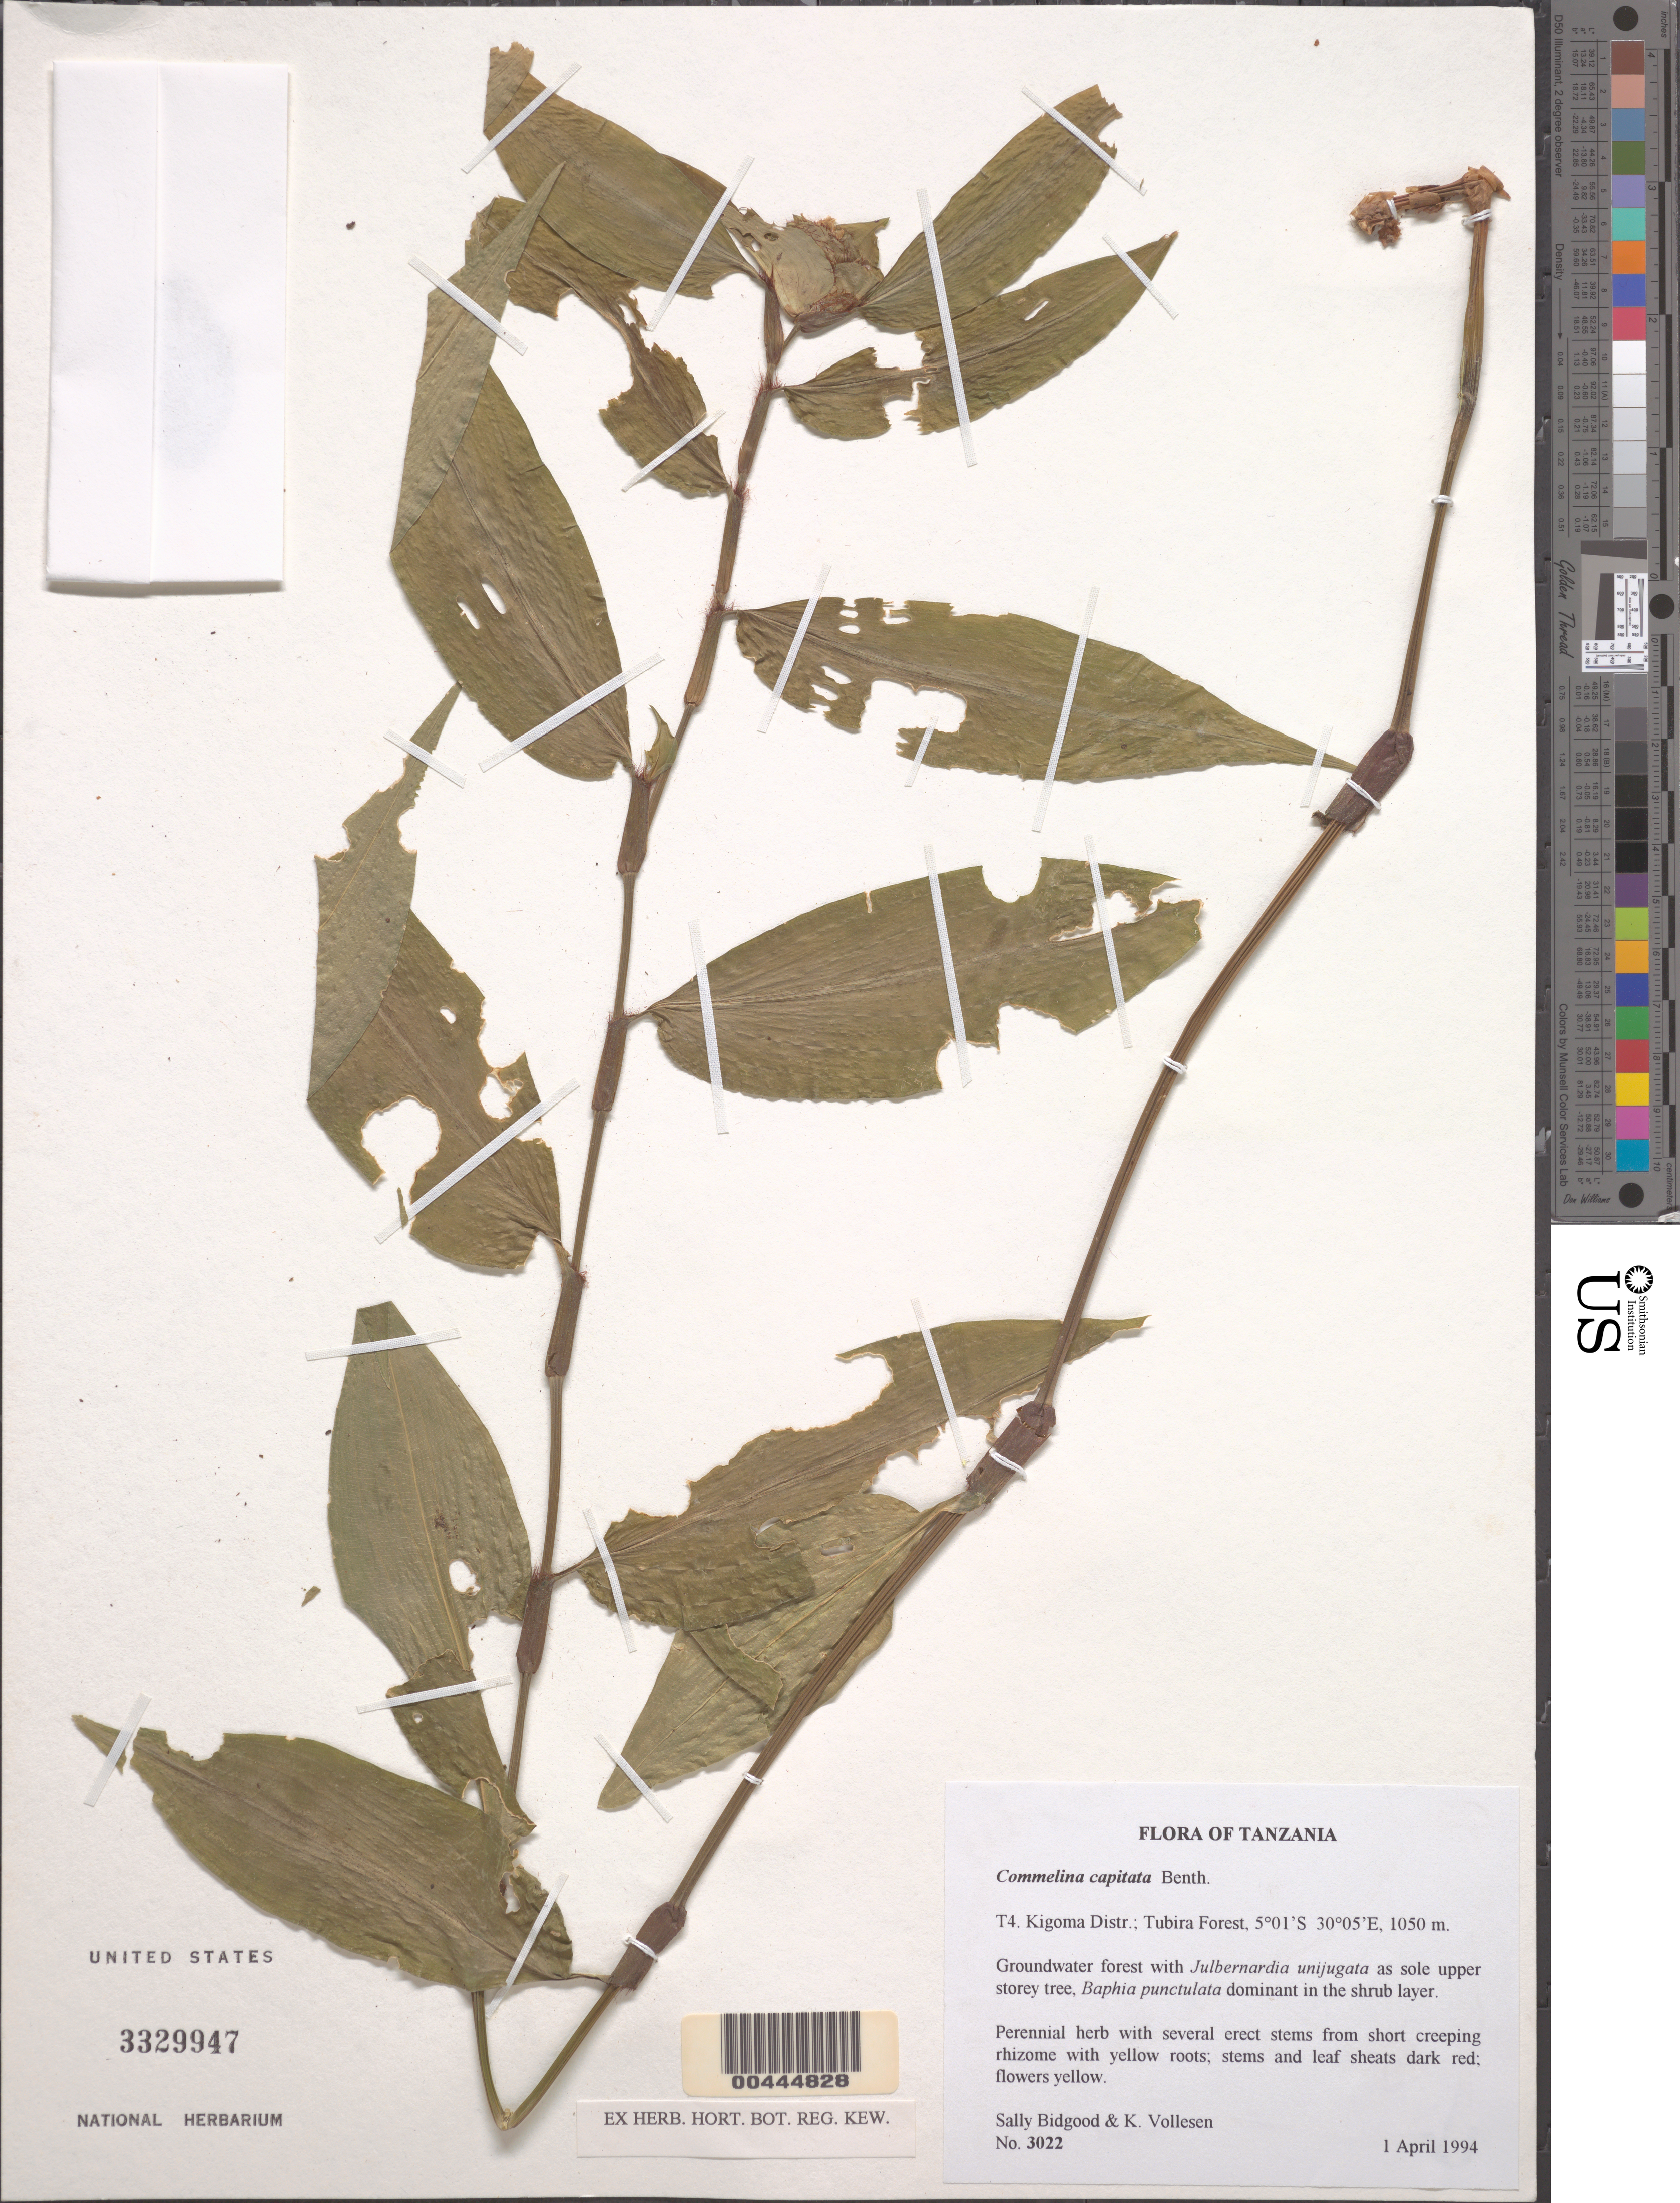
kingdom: Plantae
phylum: Tracheophyta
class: Liliopsida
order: Commelinales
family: Commelinaceae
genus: Commelina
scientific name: Commelina capitata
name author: Benth.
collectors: S. Bidgood & K. Vollesen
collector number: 3022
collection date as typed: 01 Apr 1994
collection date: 1994-04-01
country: Tanzania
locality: T4, kigoma dist, tubira forest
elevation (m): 1050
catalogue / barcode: US 3329947